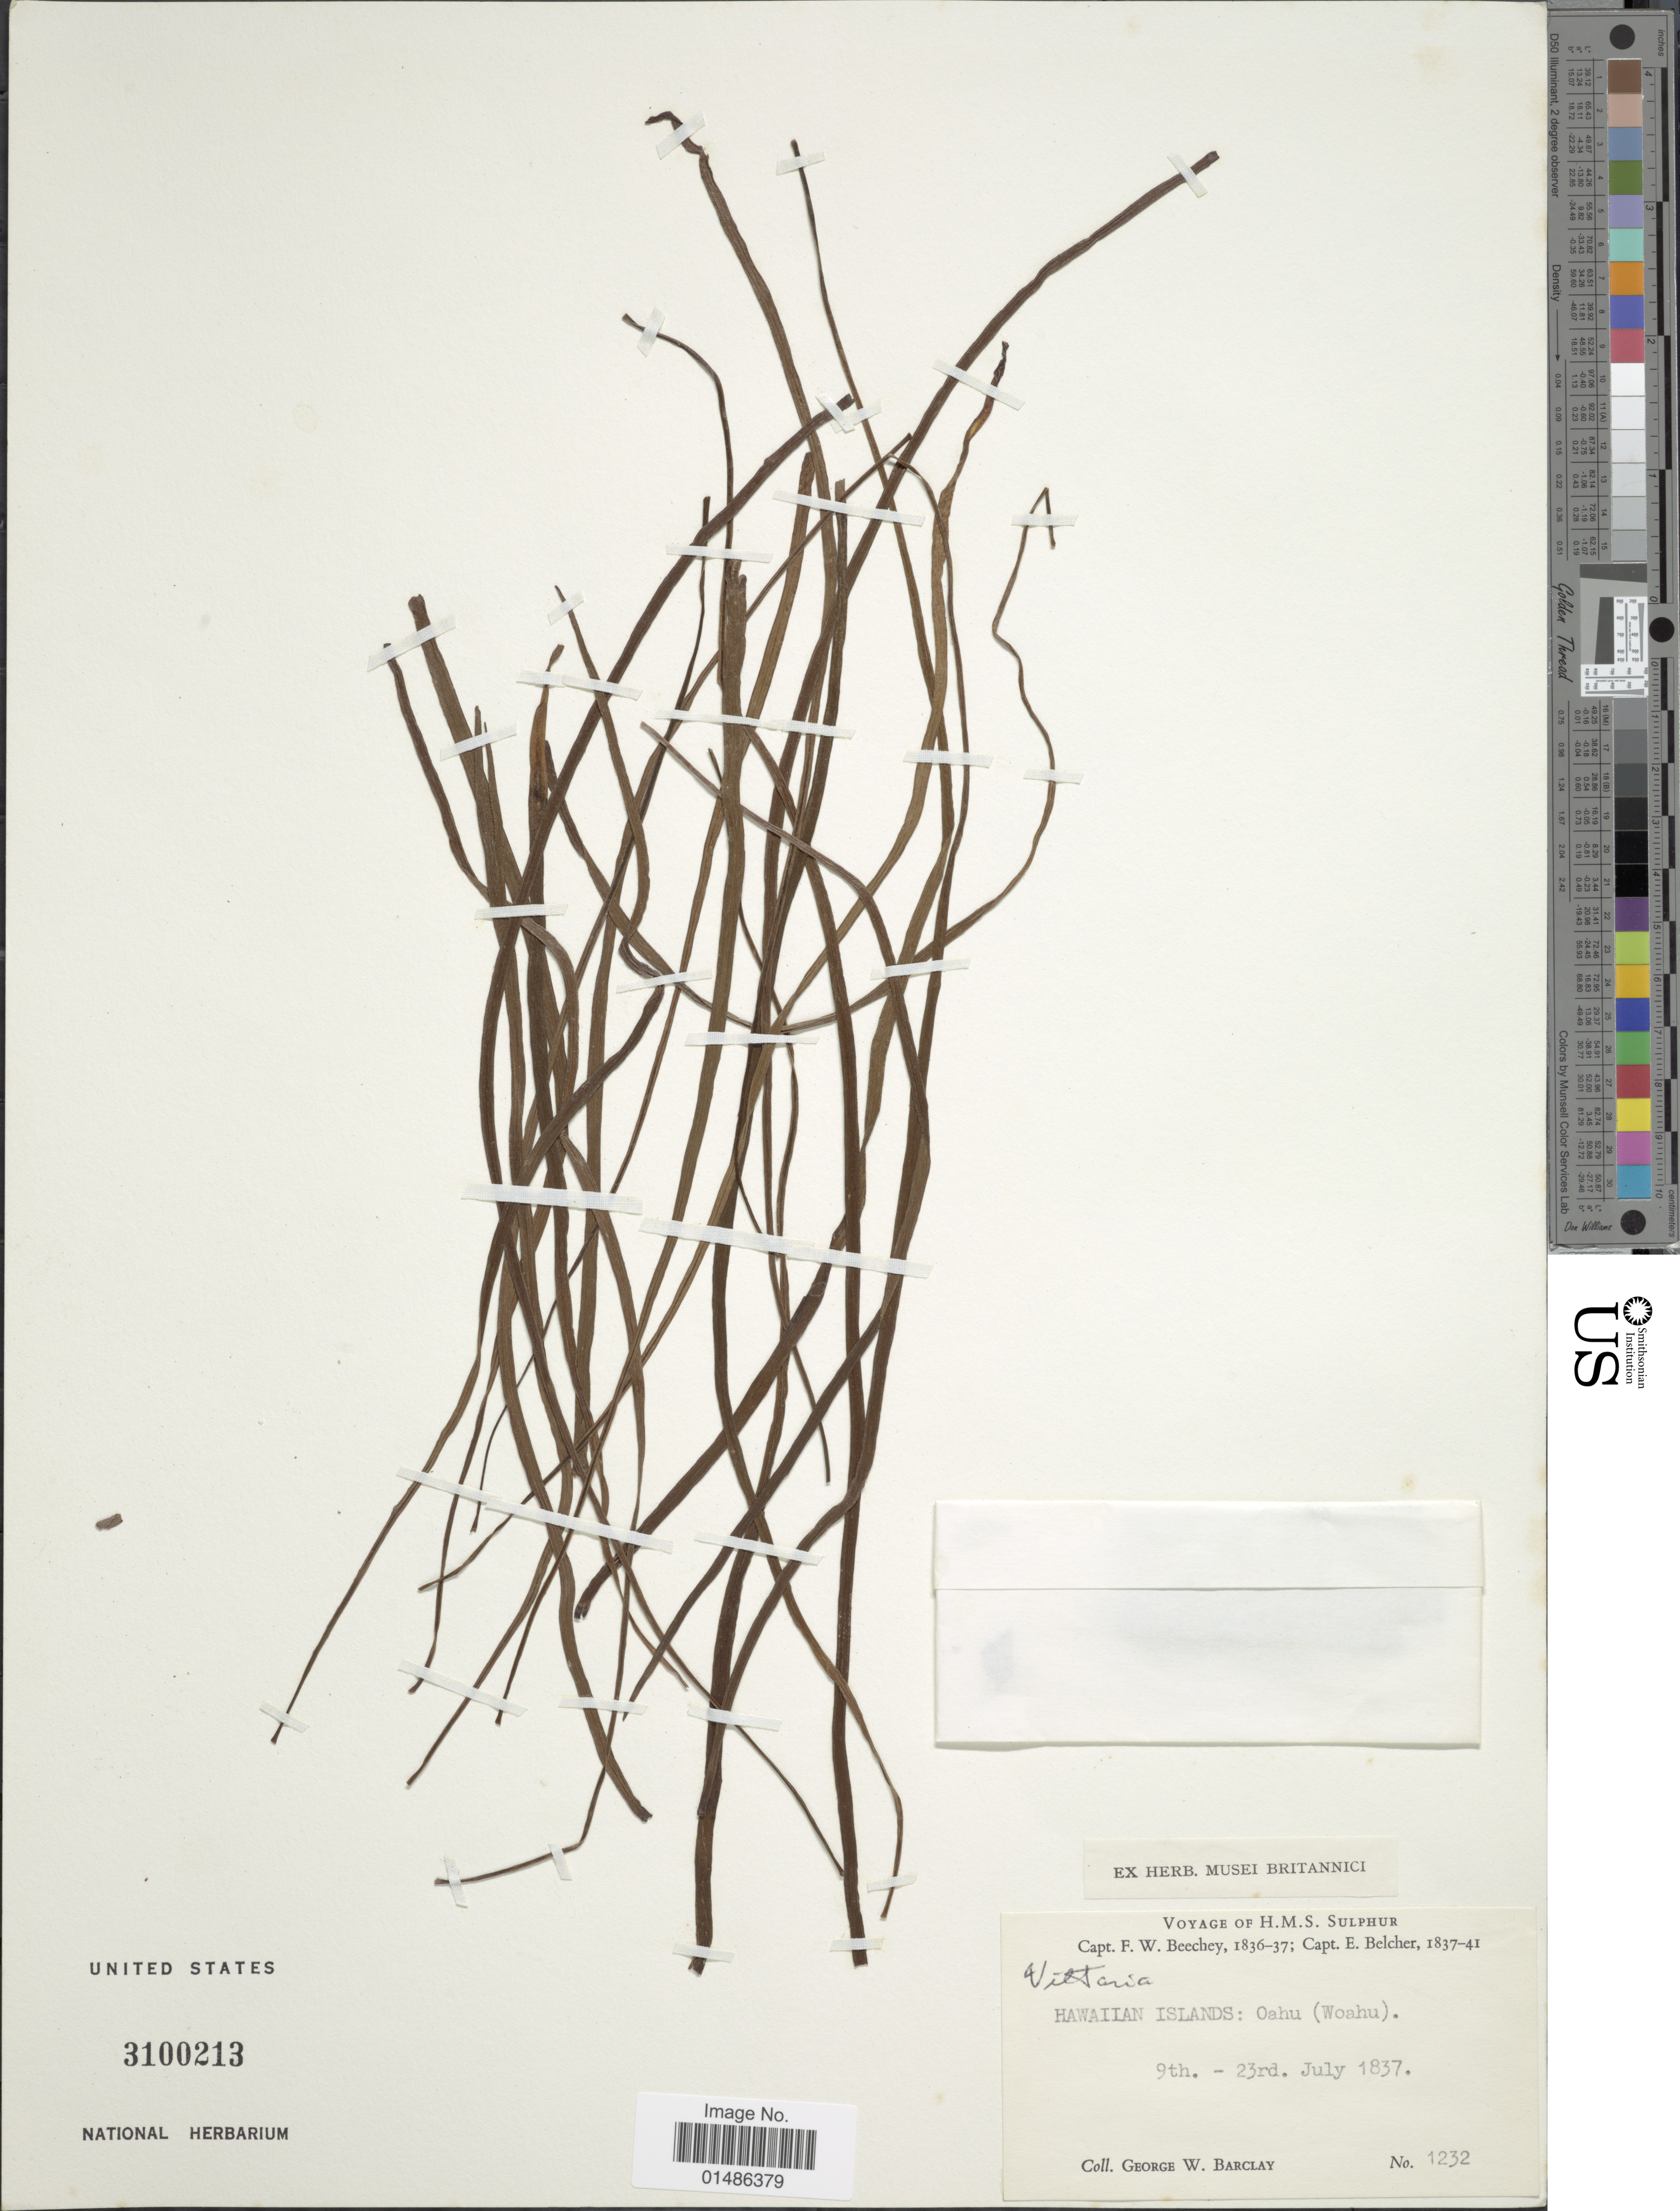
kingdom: Plantae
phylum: Tracheophyta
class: Polypodiopsida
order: Polypodiales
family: Pteridaceae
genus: Haplopteris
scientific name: Haplopteris sp.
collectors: G. W. Barclay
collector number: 1232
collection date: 1837-07-09/1837-07-23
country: United States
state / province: Hawaii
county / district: Honolulu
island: Oahu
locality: Hawaiian Islands: Oahu (Woahu).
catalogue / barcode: US 3100213